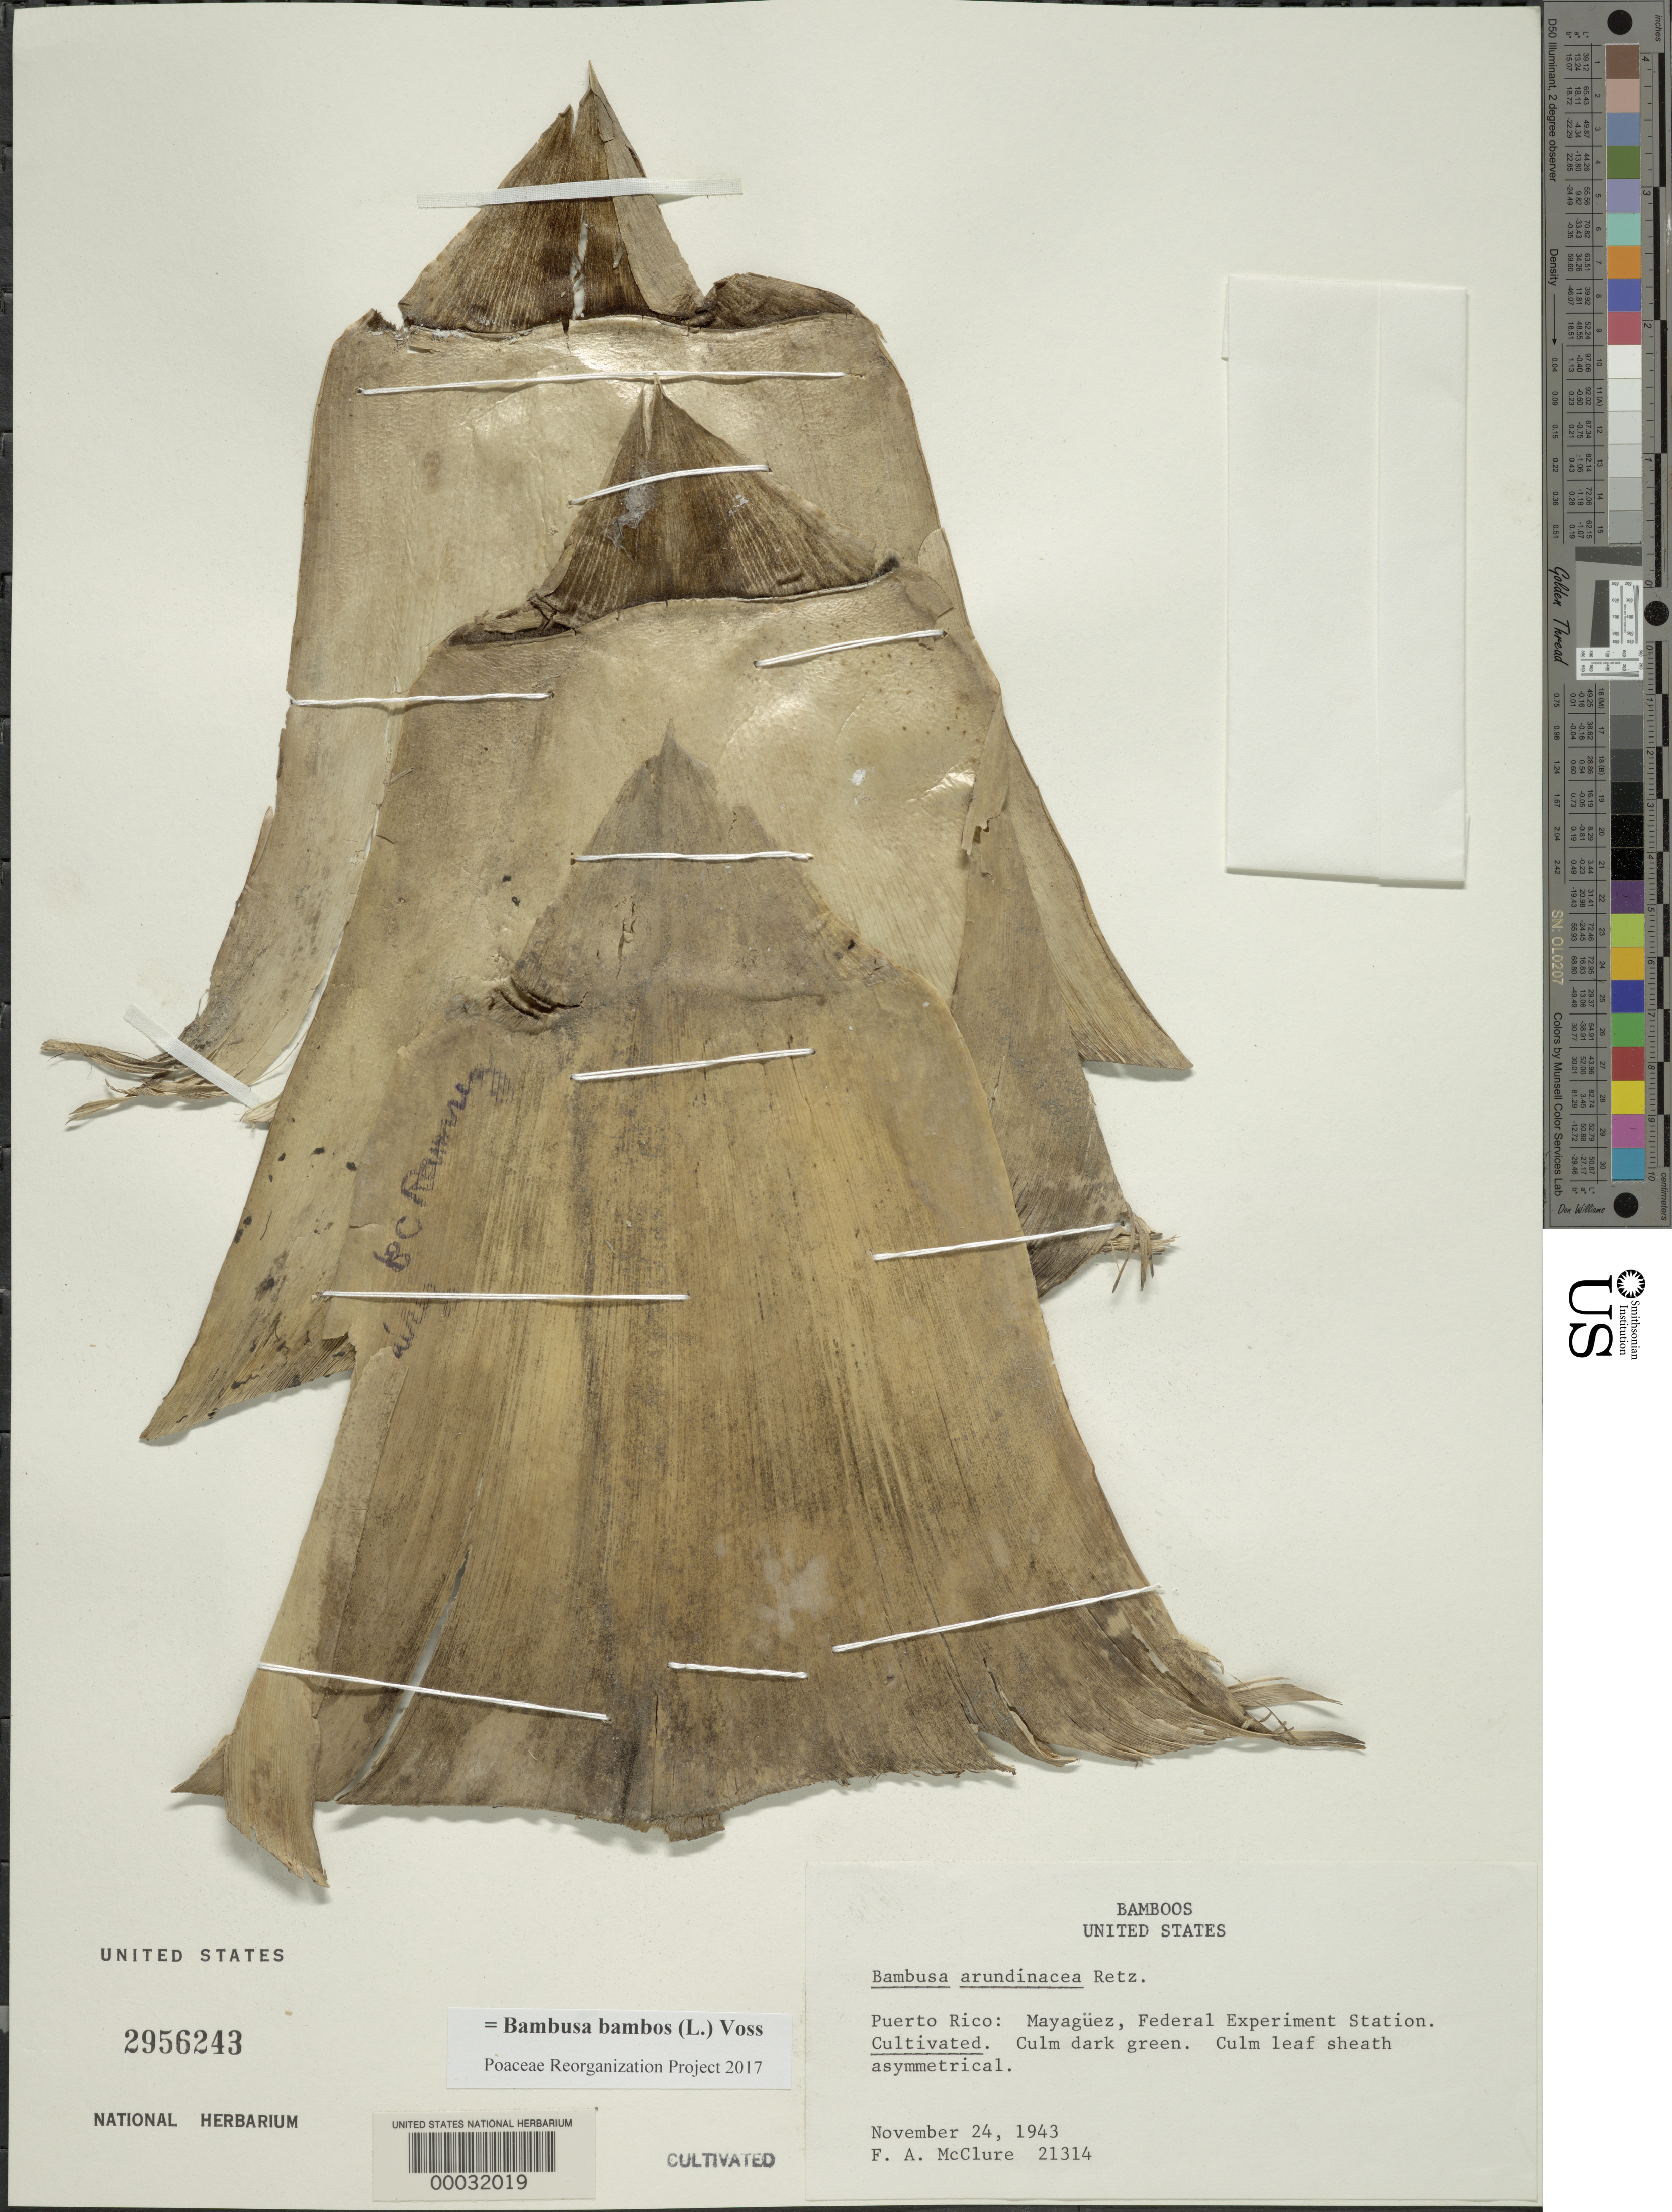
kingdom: Plantae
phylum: Tracheophyta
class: Liliopsida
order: Poales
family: Poaceae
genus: Bambusa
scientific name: Bambusa bambos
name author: (L.) Voss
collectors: F. A. McClure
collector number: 21314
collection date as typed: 24 Nov 1943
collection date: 1943-11-24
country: Puerto Rico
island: Greater Antilles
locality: Mayaguez, federal exp. station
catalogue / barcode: US 2956243